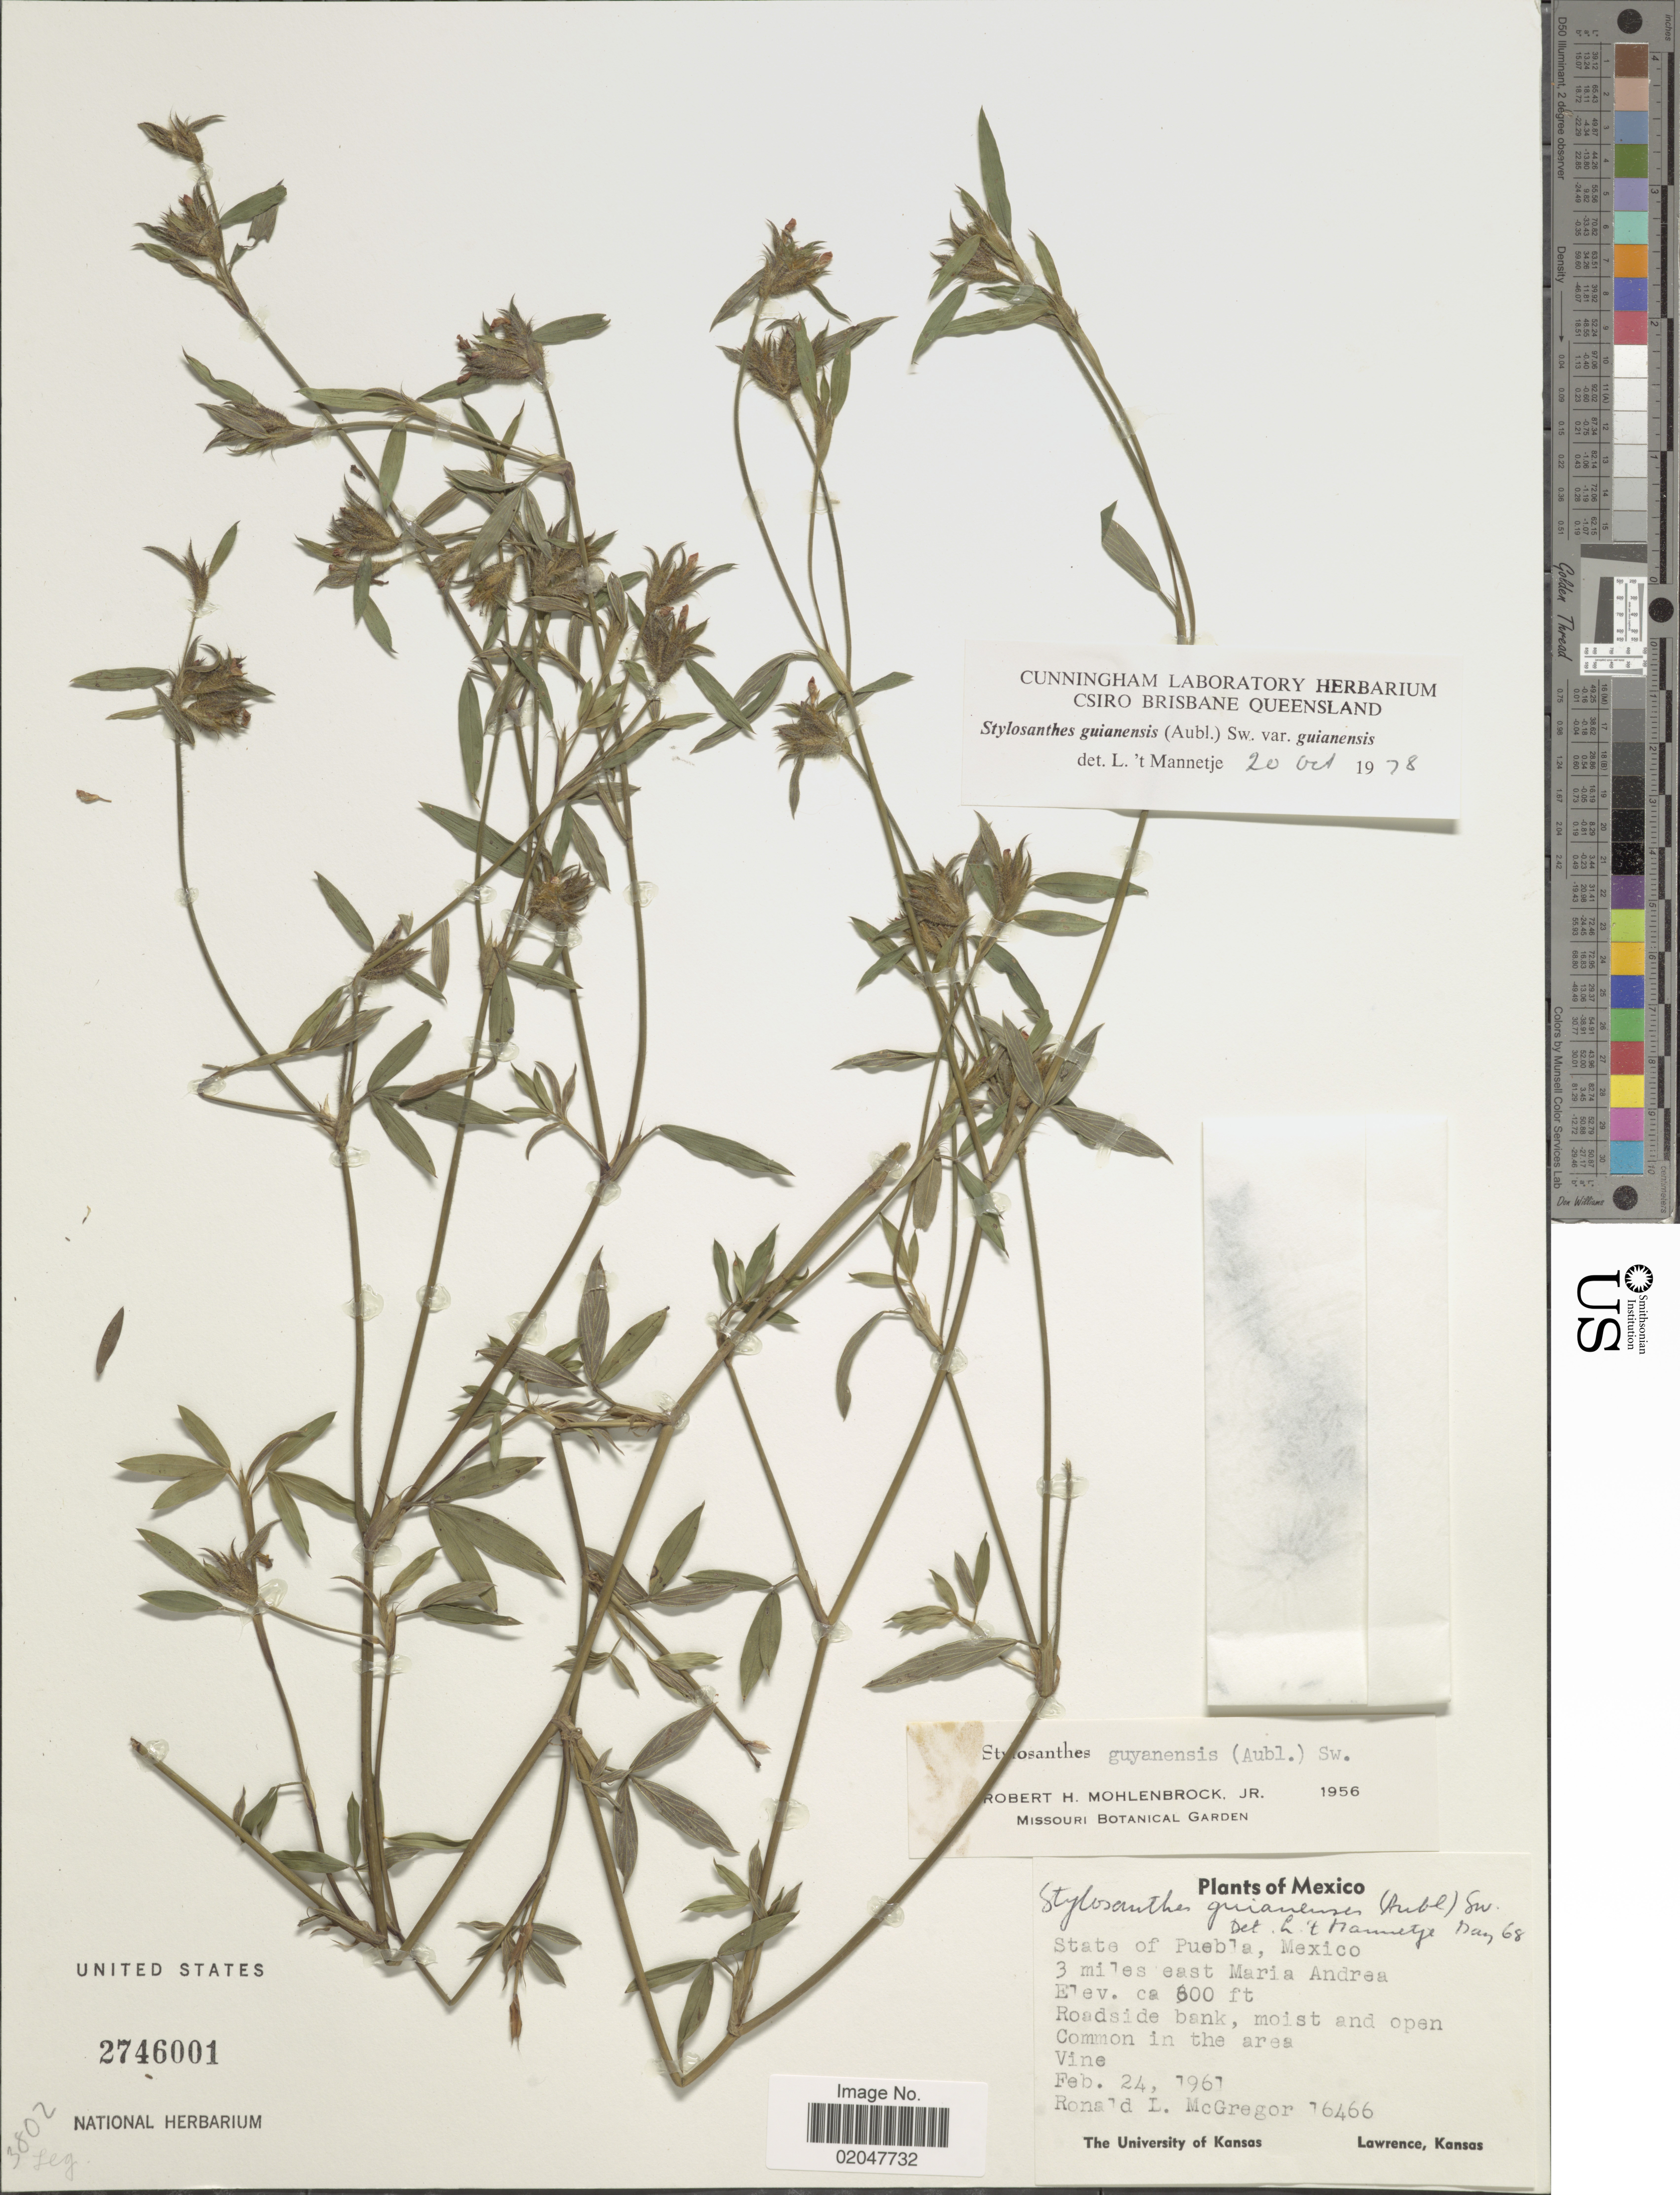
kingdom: Plantae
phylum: Tracheophyta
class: Magnoliopsida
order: Fabales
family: Fabaceae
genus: Stylosanthes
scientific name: Stylosanthes guianensis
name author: (Aubl.) Sw.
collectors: R. McGregor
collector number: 16466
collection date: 1961-02-24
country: Mexico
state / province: Puebla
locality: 3 miles east of Maria Andrea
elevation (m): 183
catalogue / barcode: US 2746001